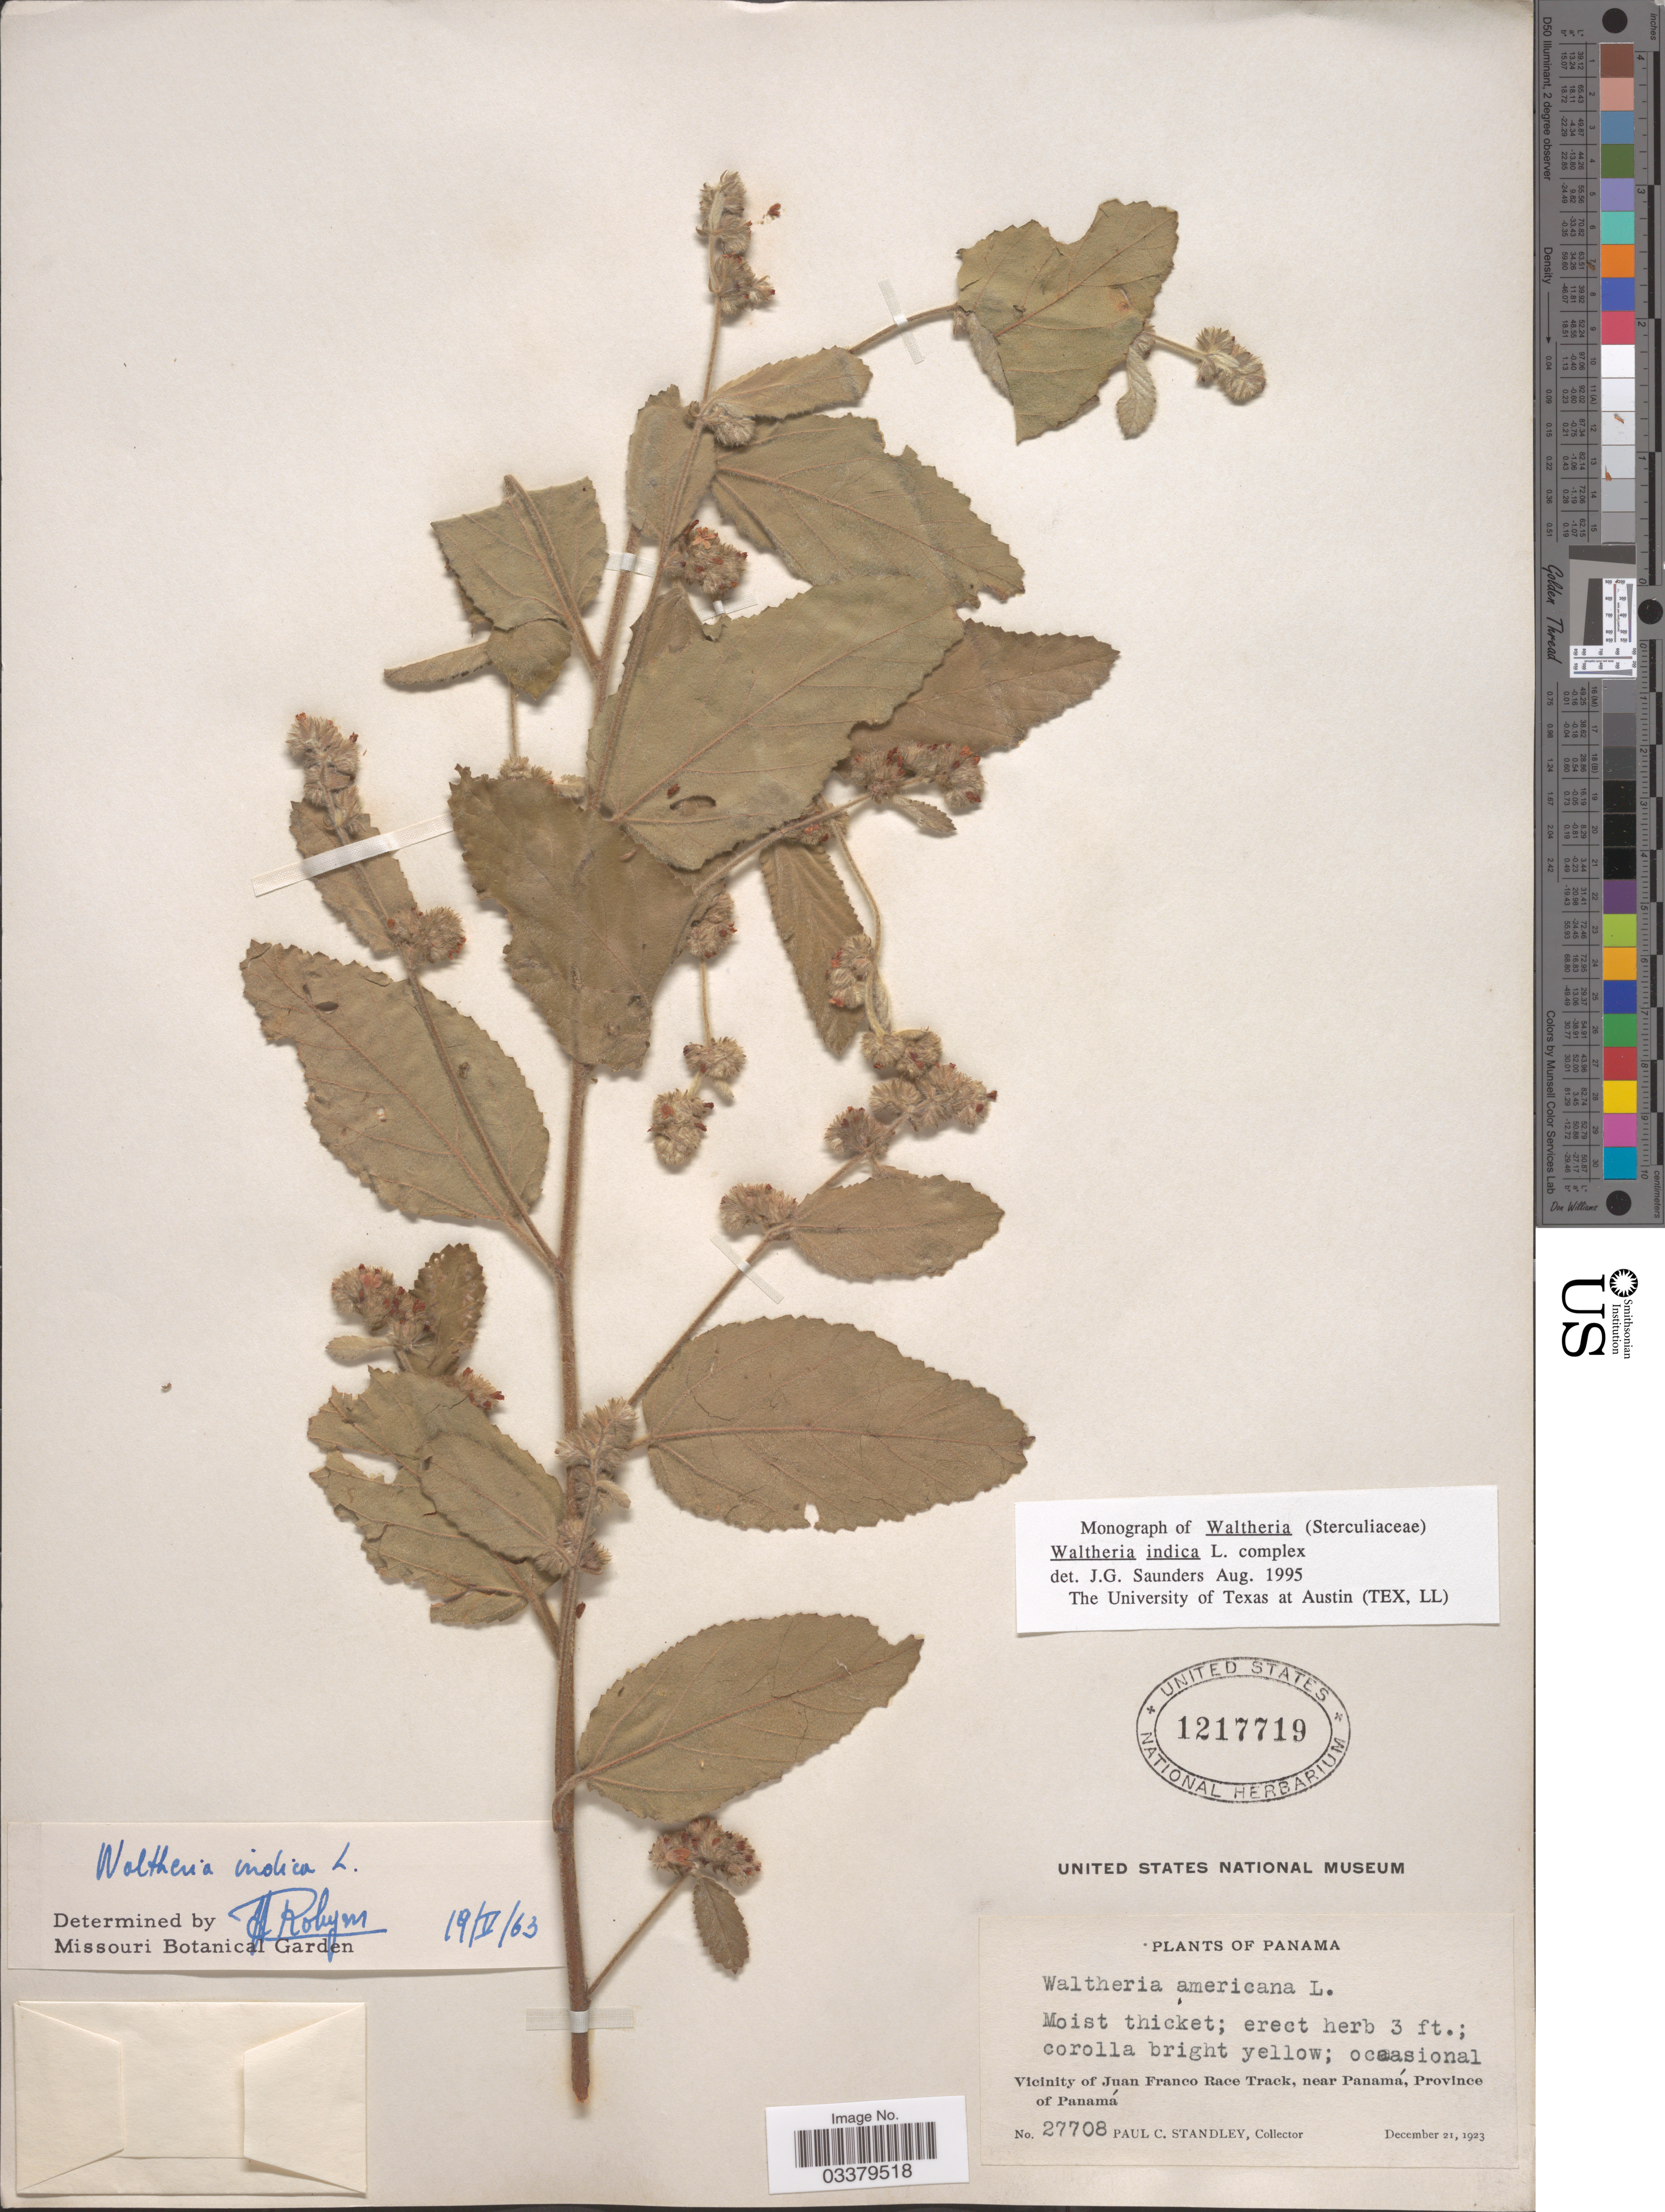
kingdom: Plantae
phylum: Tracheophyta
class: Magnoliopsida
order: Malvales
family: Malvaceae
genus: Waltheria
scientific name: Waltheria indica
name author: L.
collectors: P. C. Standley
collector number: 27708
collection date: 1923-12-21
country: Panama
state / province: Panamá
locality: Vicinity of Juan Franco Race Track, near Panamá.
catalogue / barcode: US 1217719